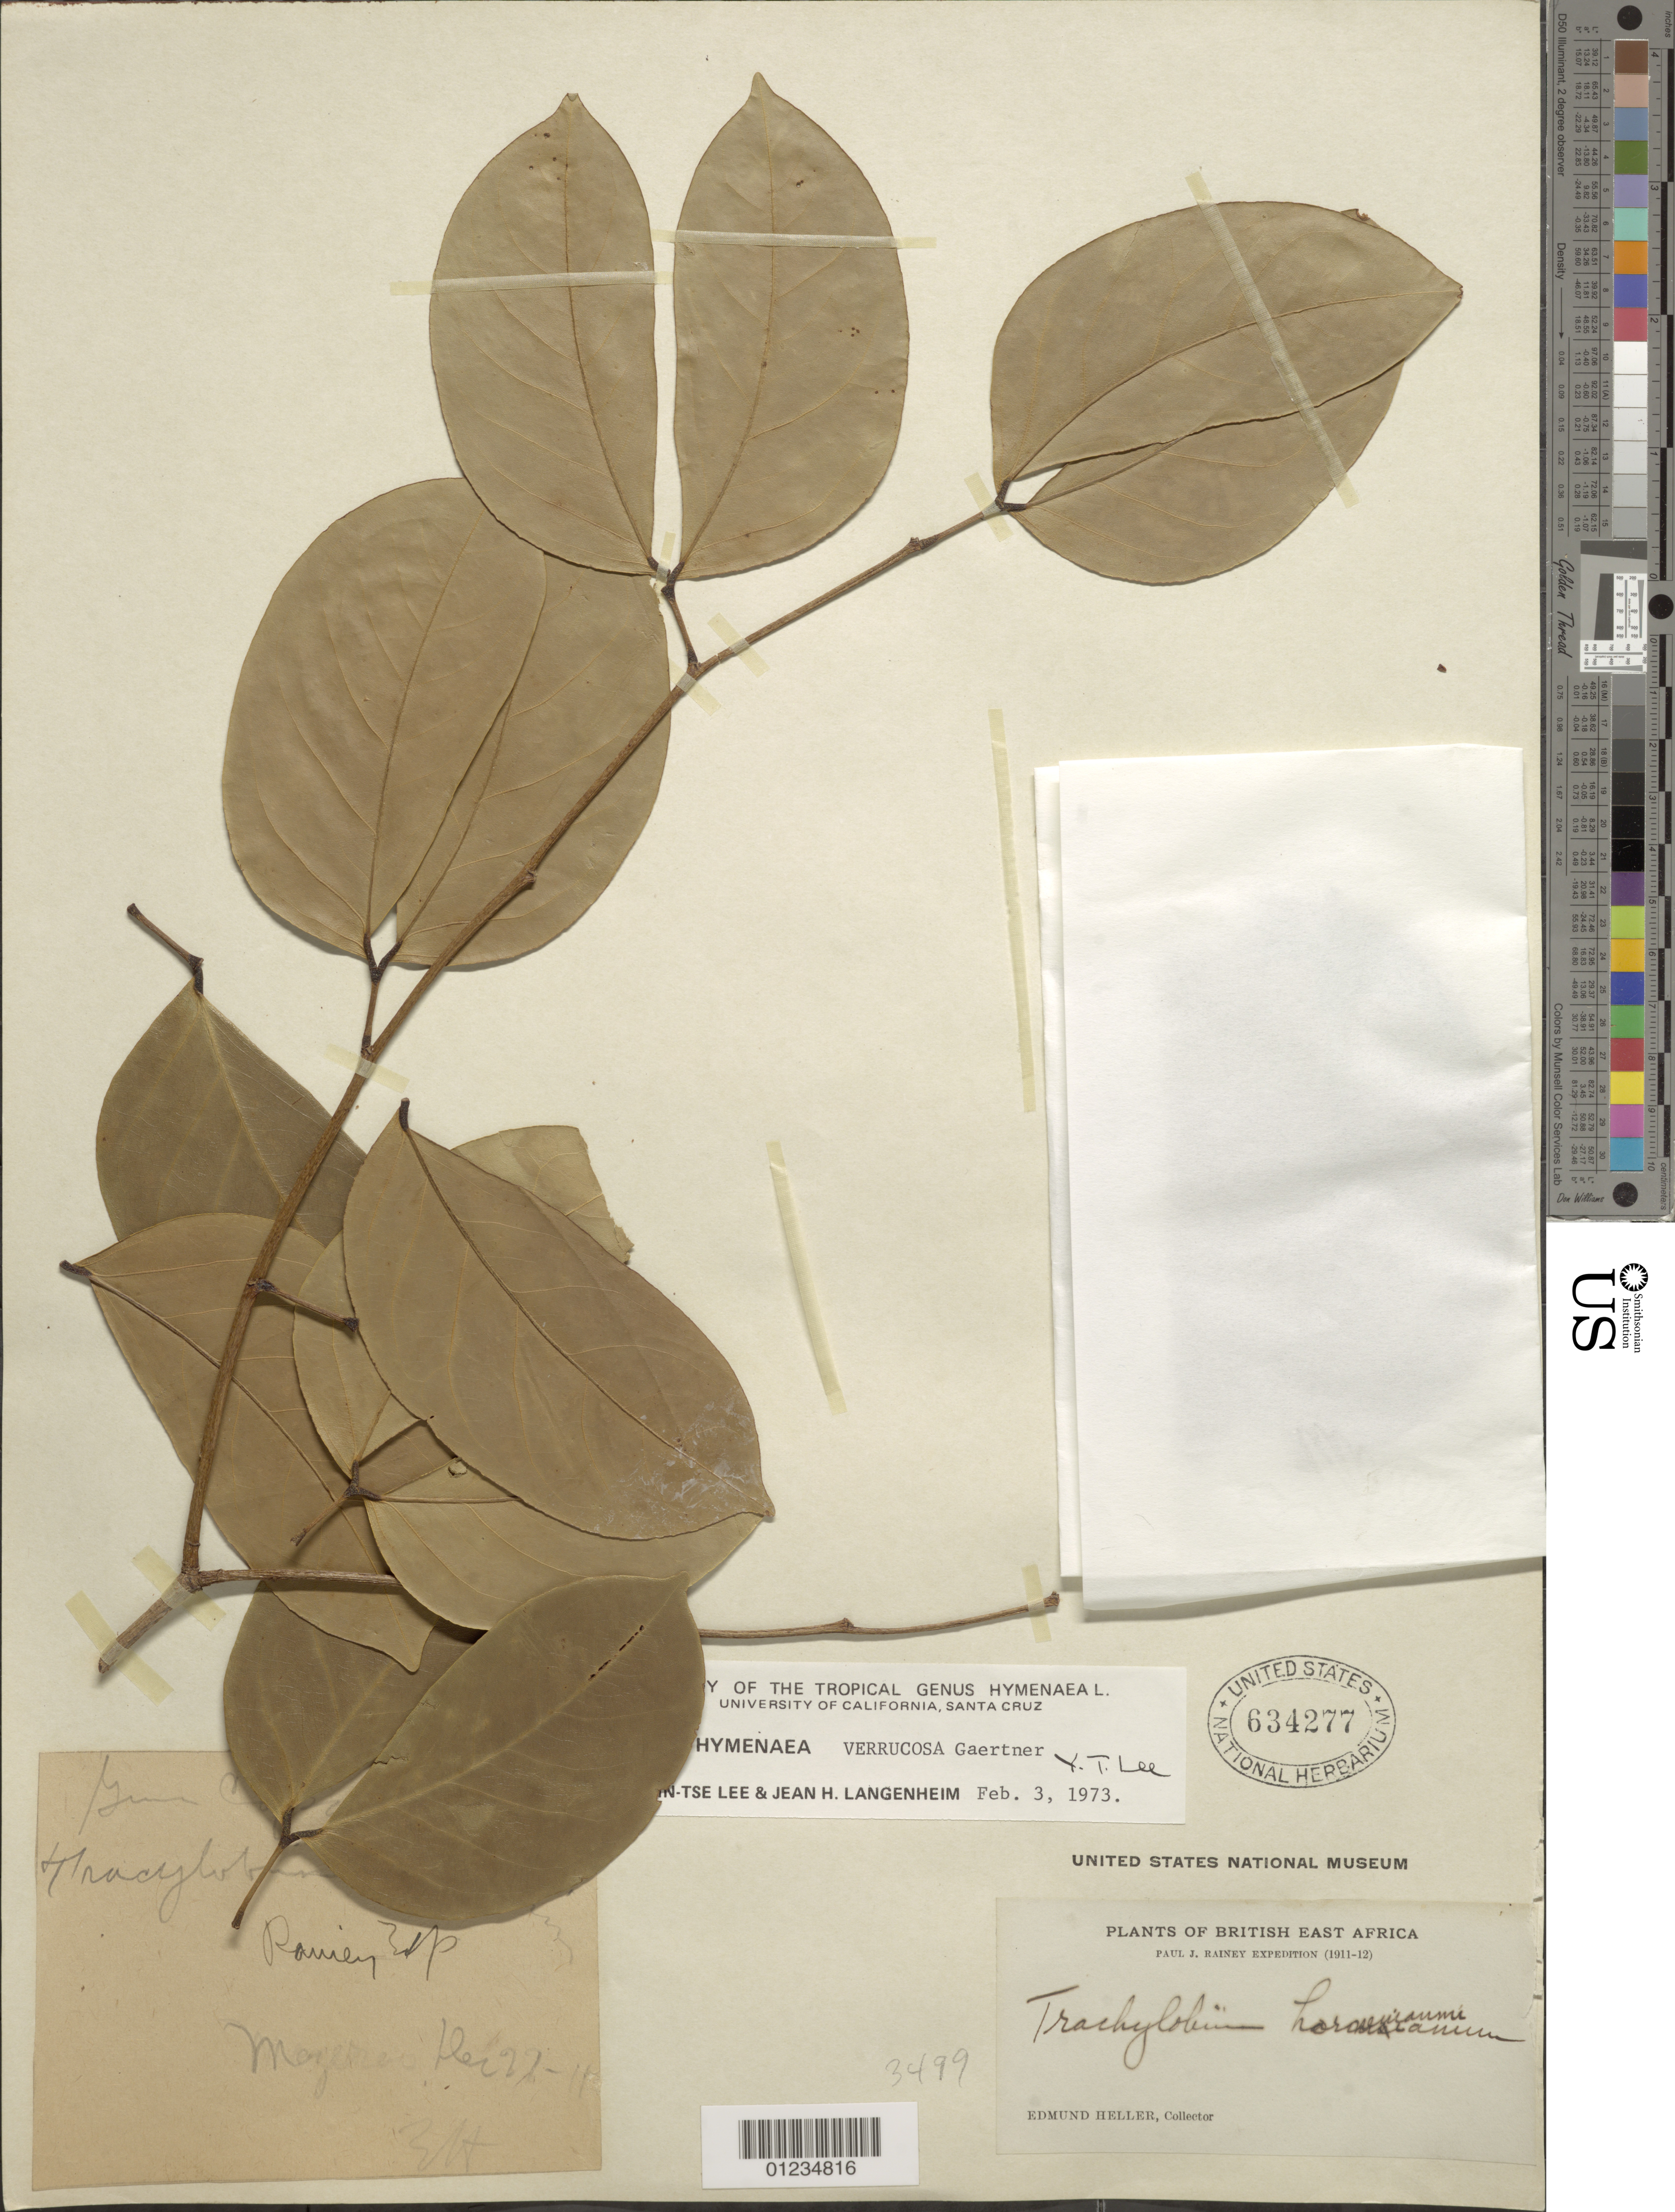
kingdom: Plantae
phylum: Tracheophyta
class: Magnoliopsida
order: Fabales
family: Fabaceae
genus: Hymenaea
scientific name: Hymenaea verrucosa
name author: Gaertn.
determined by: Lee, Y. T.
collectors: E. Heller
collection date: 1911-12-27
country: Kenya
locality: British East Africa: Mazeras.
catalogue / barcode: US 634277